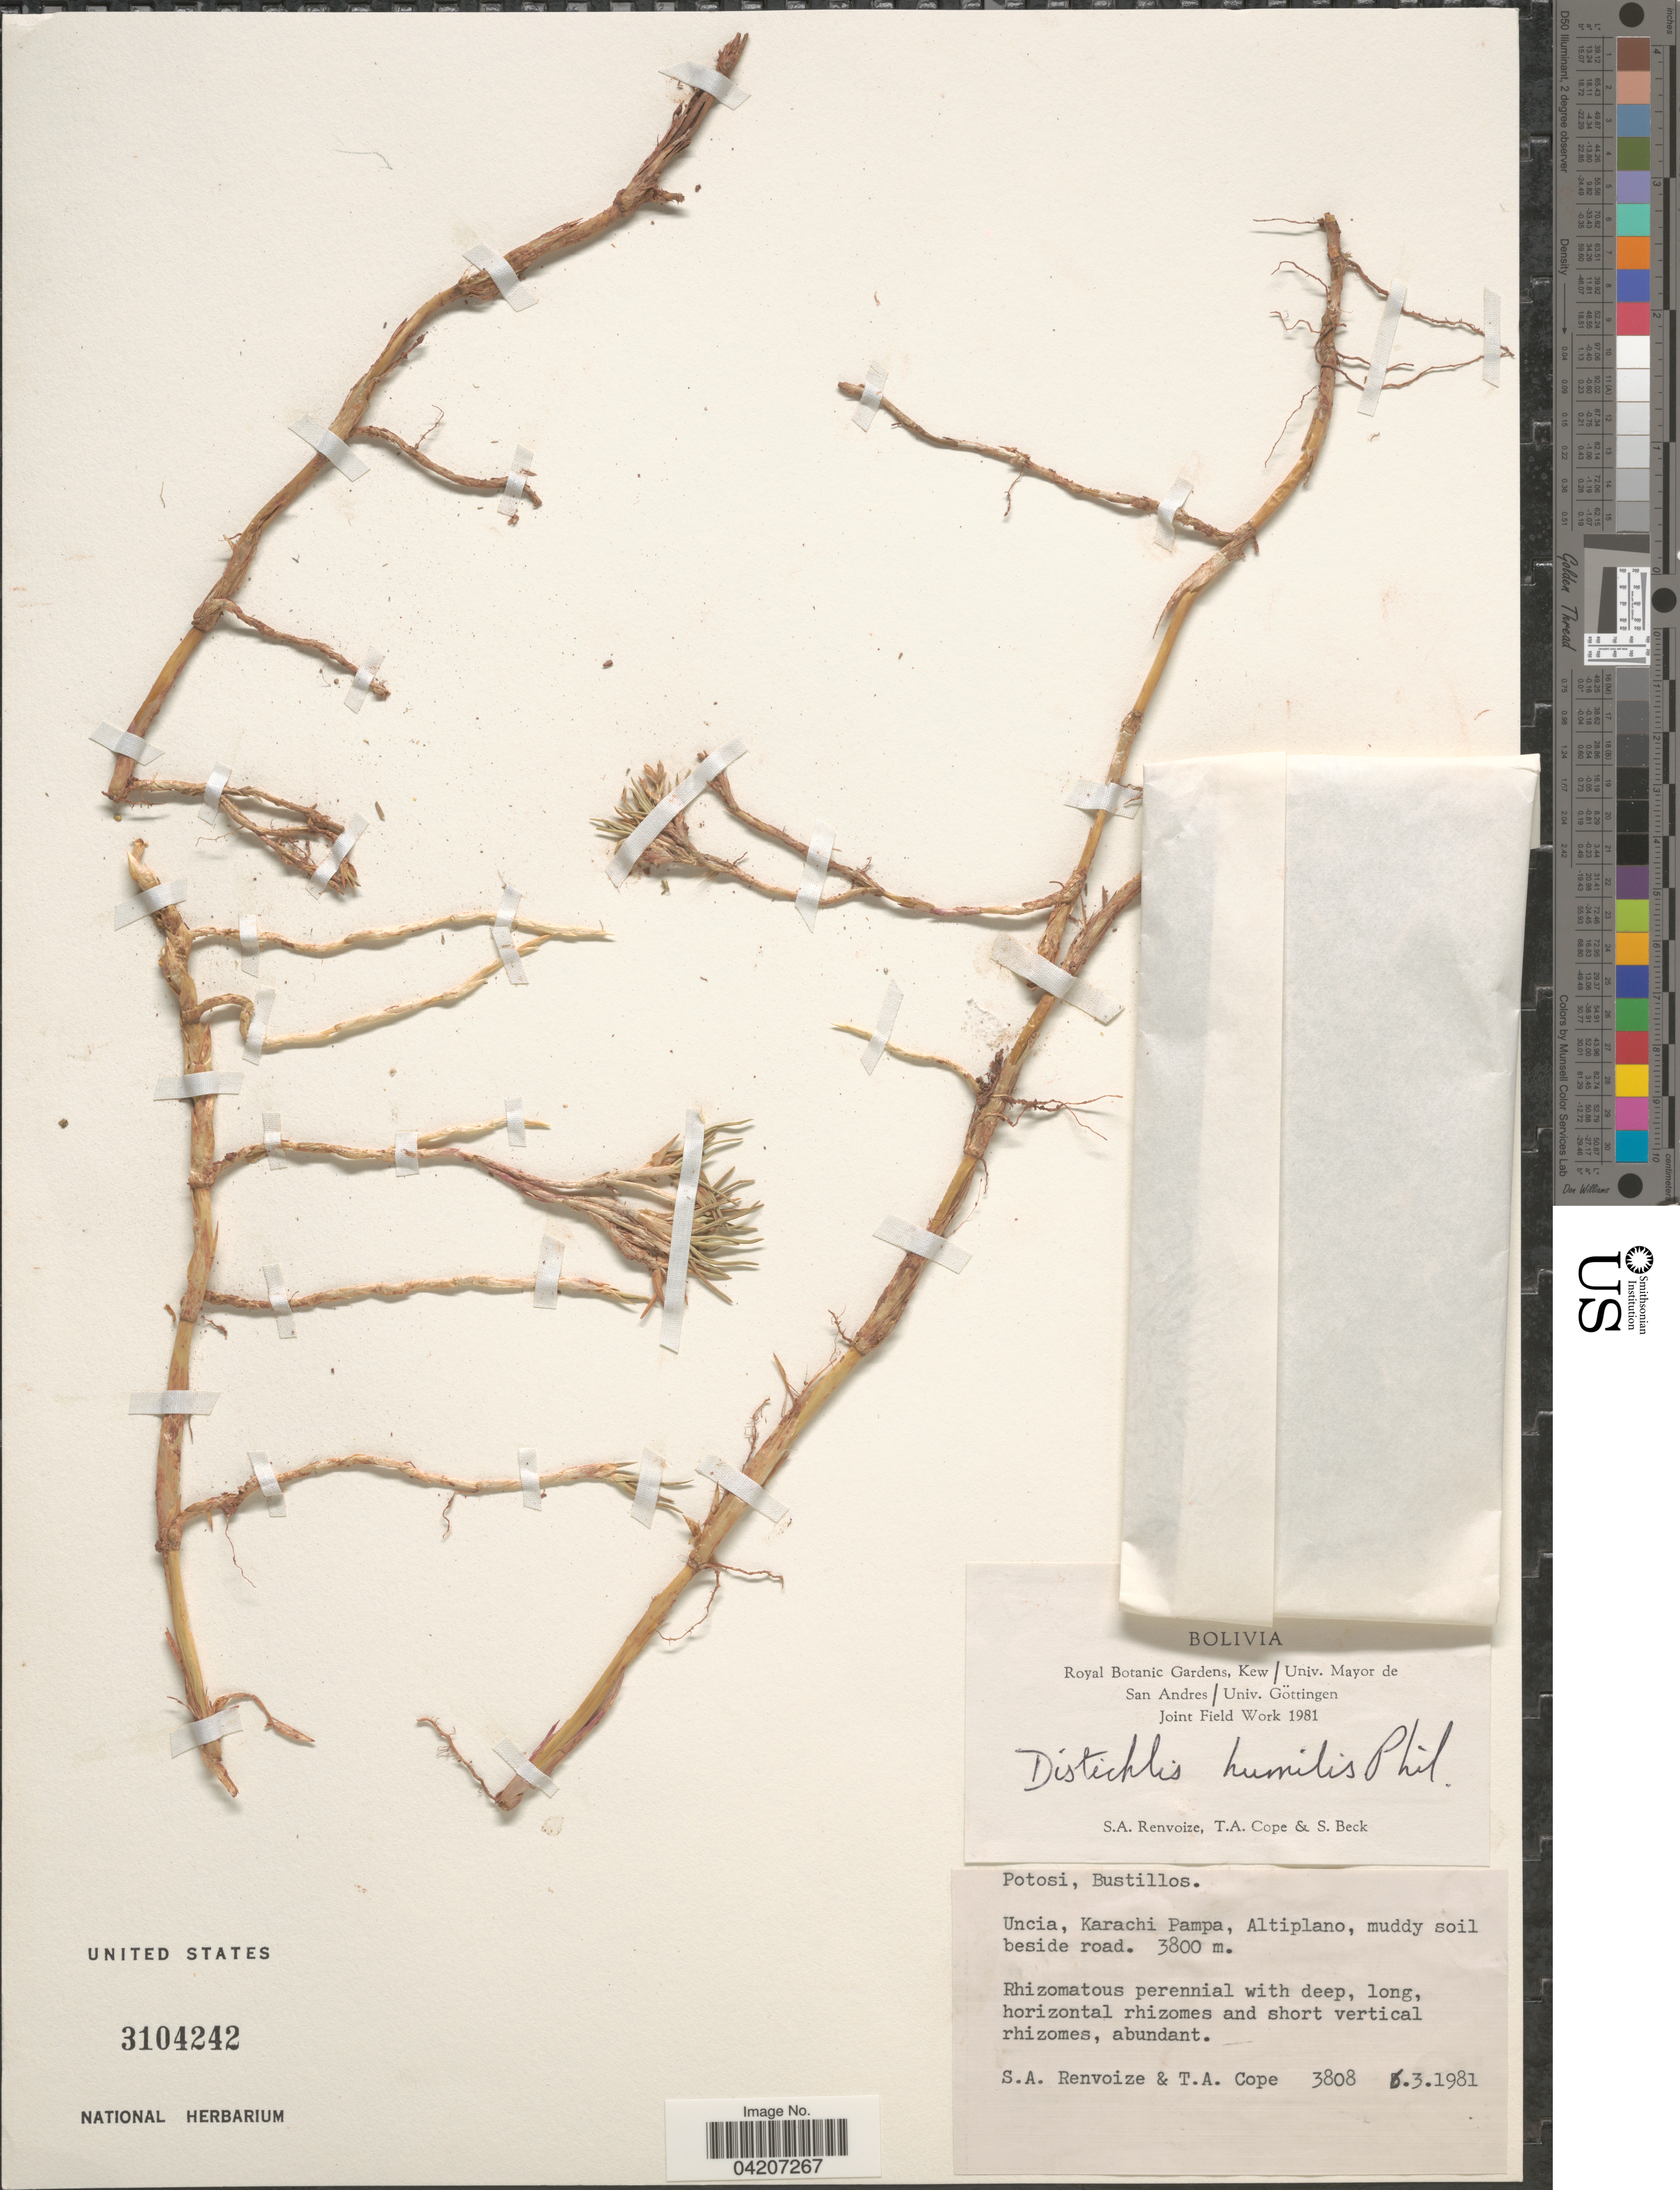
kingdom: Plantae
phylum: Tracheophyta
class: Liliopsida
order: Poales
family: Poaceae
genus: Distichlis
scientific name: Distichlis humilis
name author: Phil.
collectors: S. A. Renvoize, T. A. Cope & S. G. Beck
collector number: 3808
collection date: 1981-03-06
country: Bolivia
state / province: Potosi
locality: Royal Botanic Gardens, Kew / Univ. Mayor de San Andres / Univ. Göttingen Joint Field Work 1981. Bustillos. Uncia, Karachi Pampa, Altiplano, muddy soil beside road.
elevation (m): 3800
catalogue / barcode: US 3104242